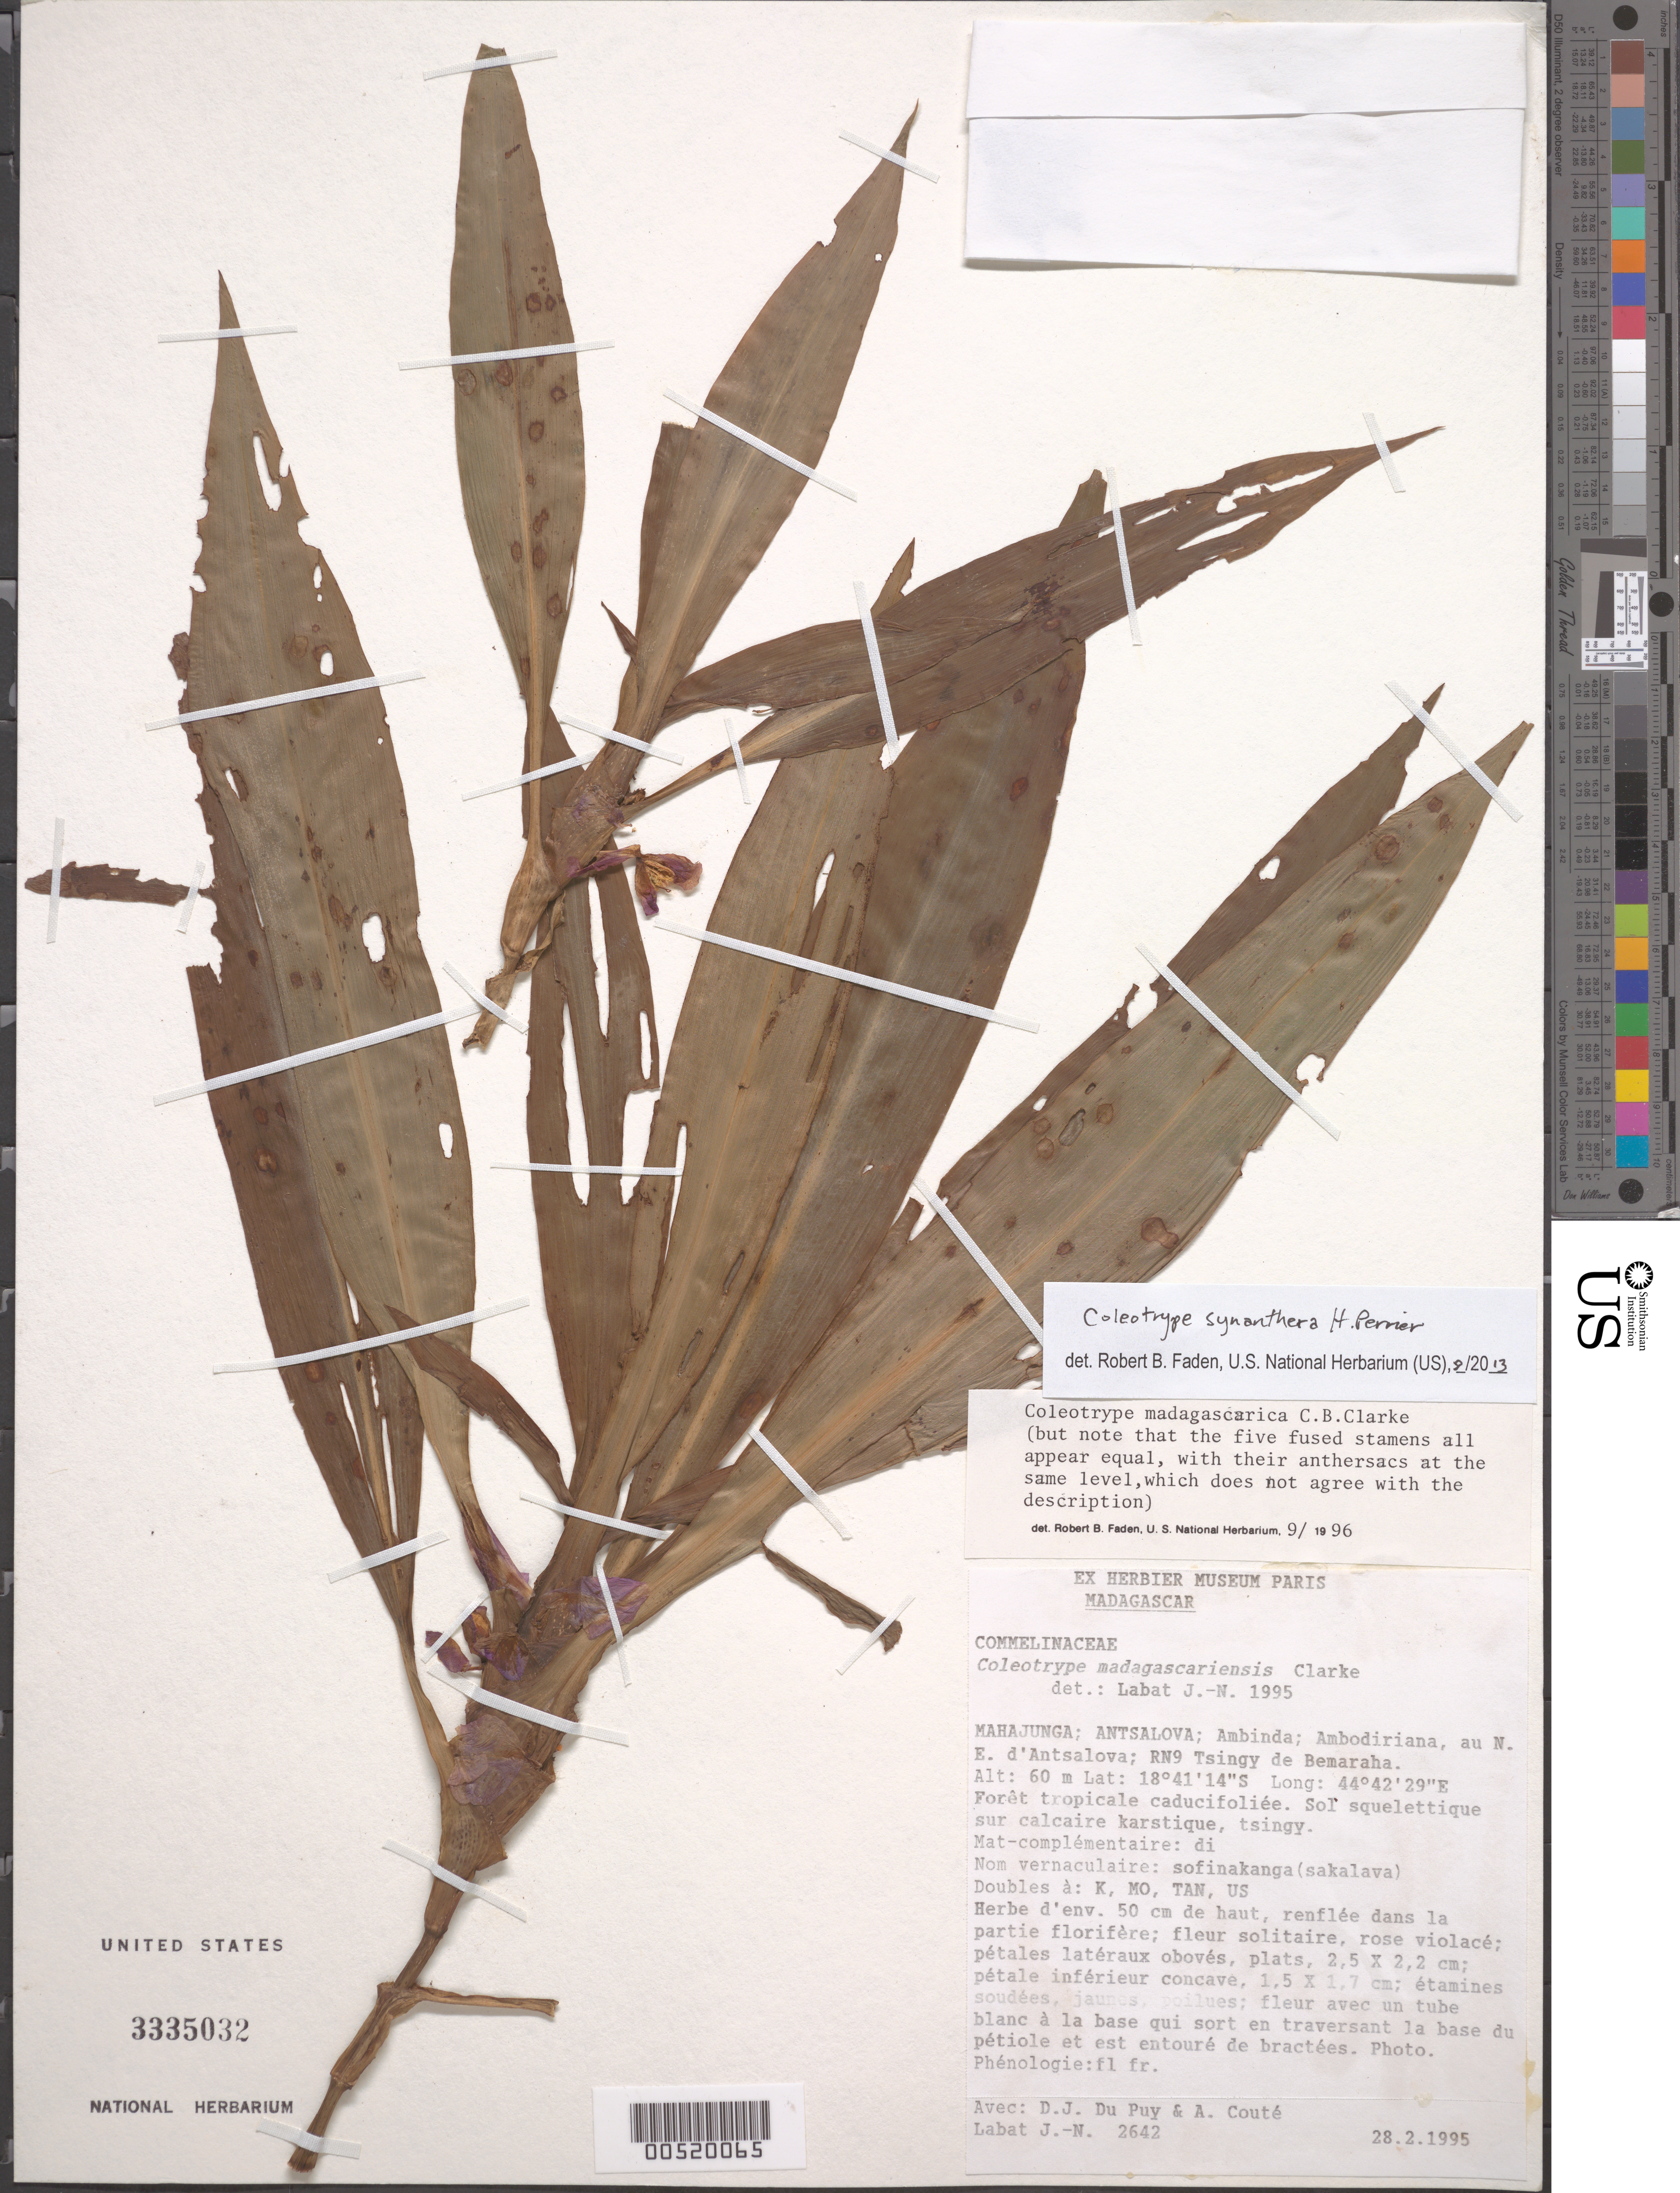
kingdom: Plantae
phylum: Tracheophyta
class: Liliopsida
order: Commelinales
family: Commelinaceae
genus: Coleotrype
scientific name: Coleotrype madagascarica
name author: C.B. Clarke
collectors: D. Du Puy & A. Coute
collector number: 2642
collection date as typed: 28 Feb 1995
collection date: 1995-02-28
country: Madagascar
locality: Mahajunga, antsalova, ambinda, ambodiriana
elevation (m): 60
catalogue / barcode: US 3335032